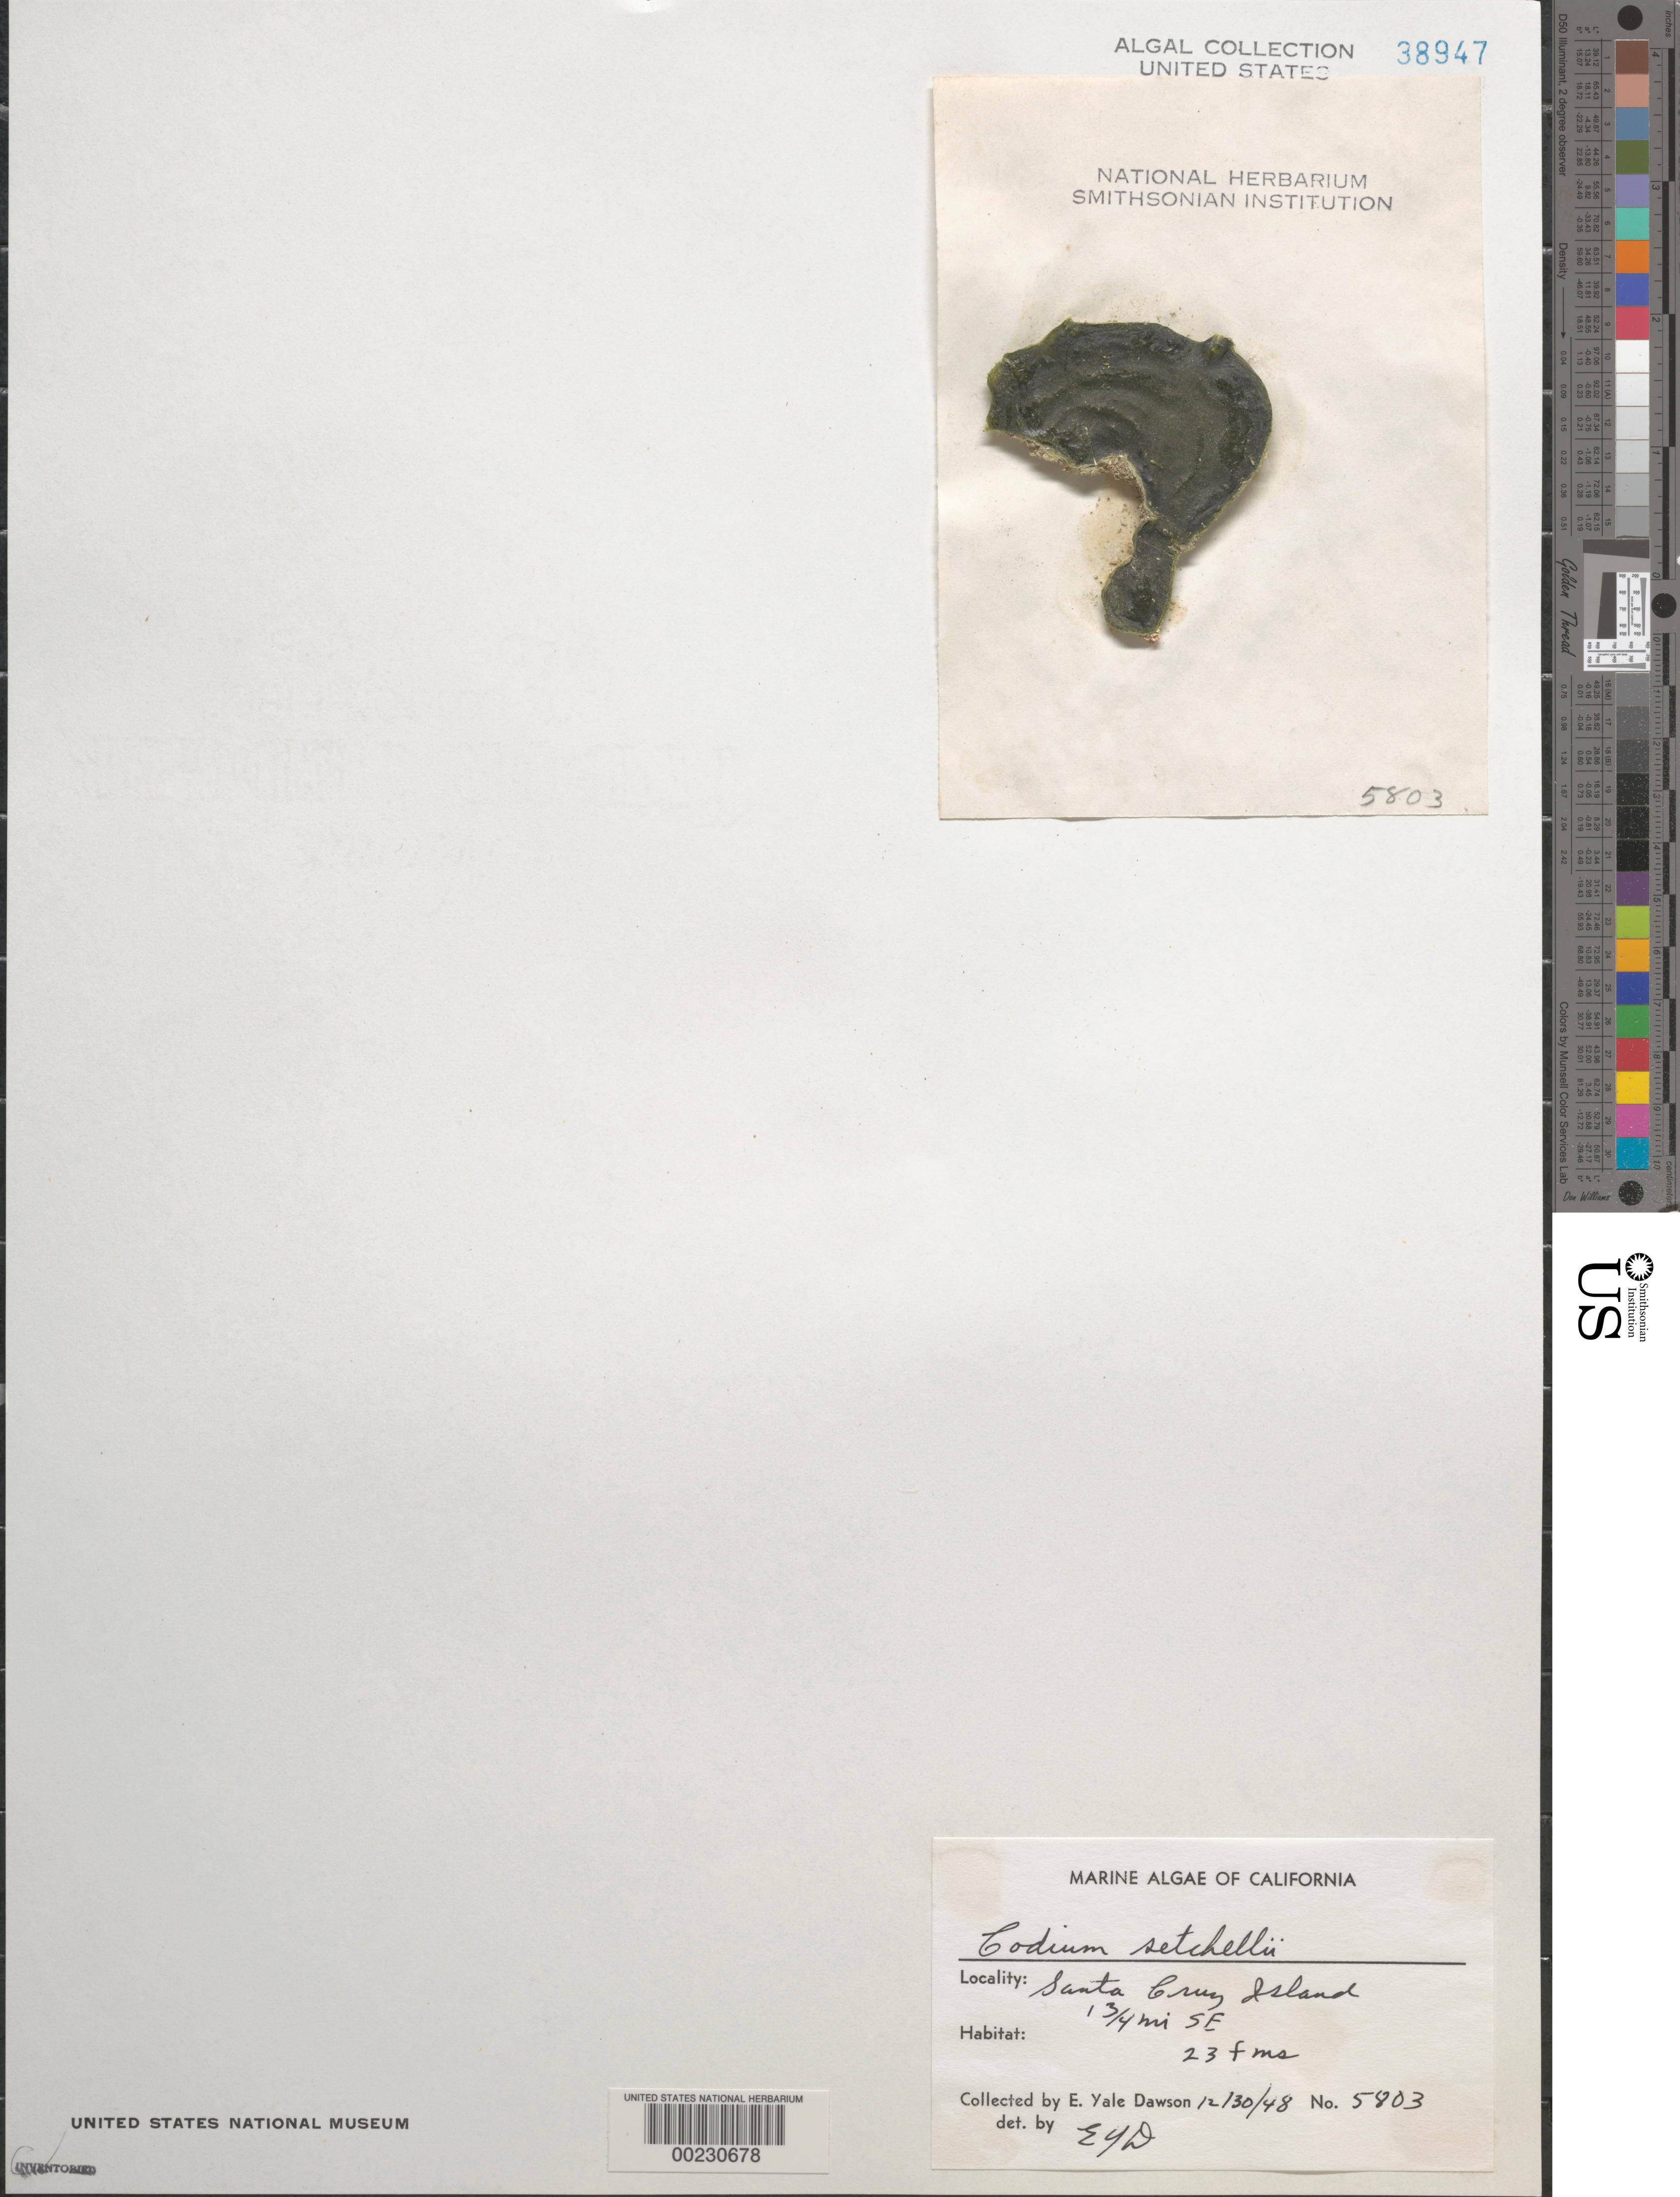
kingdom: Plantae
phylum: Chlorophyta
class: Ulvophyceae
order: Bryopsidales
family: Codiaceae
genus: Codium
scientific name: Codium setchellii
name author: N.L. Gardner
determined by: Dawson, E. Y.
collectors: E. Y. Dawson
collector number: EYD 5803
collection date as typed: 30 Dec 1948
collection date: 1948-12-30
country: United States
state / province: California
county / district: Santa Barbara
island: Santa Cruz Island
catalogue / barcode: US 38947